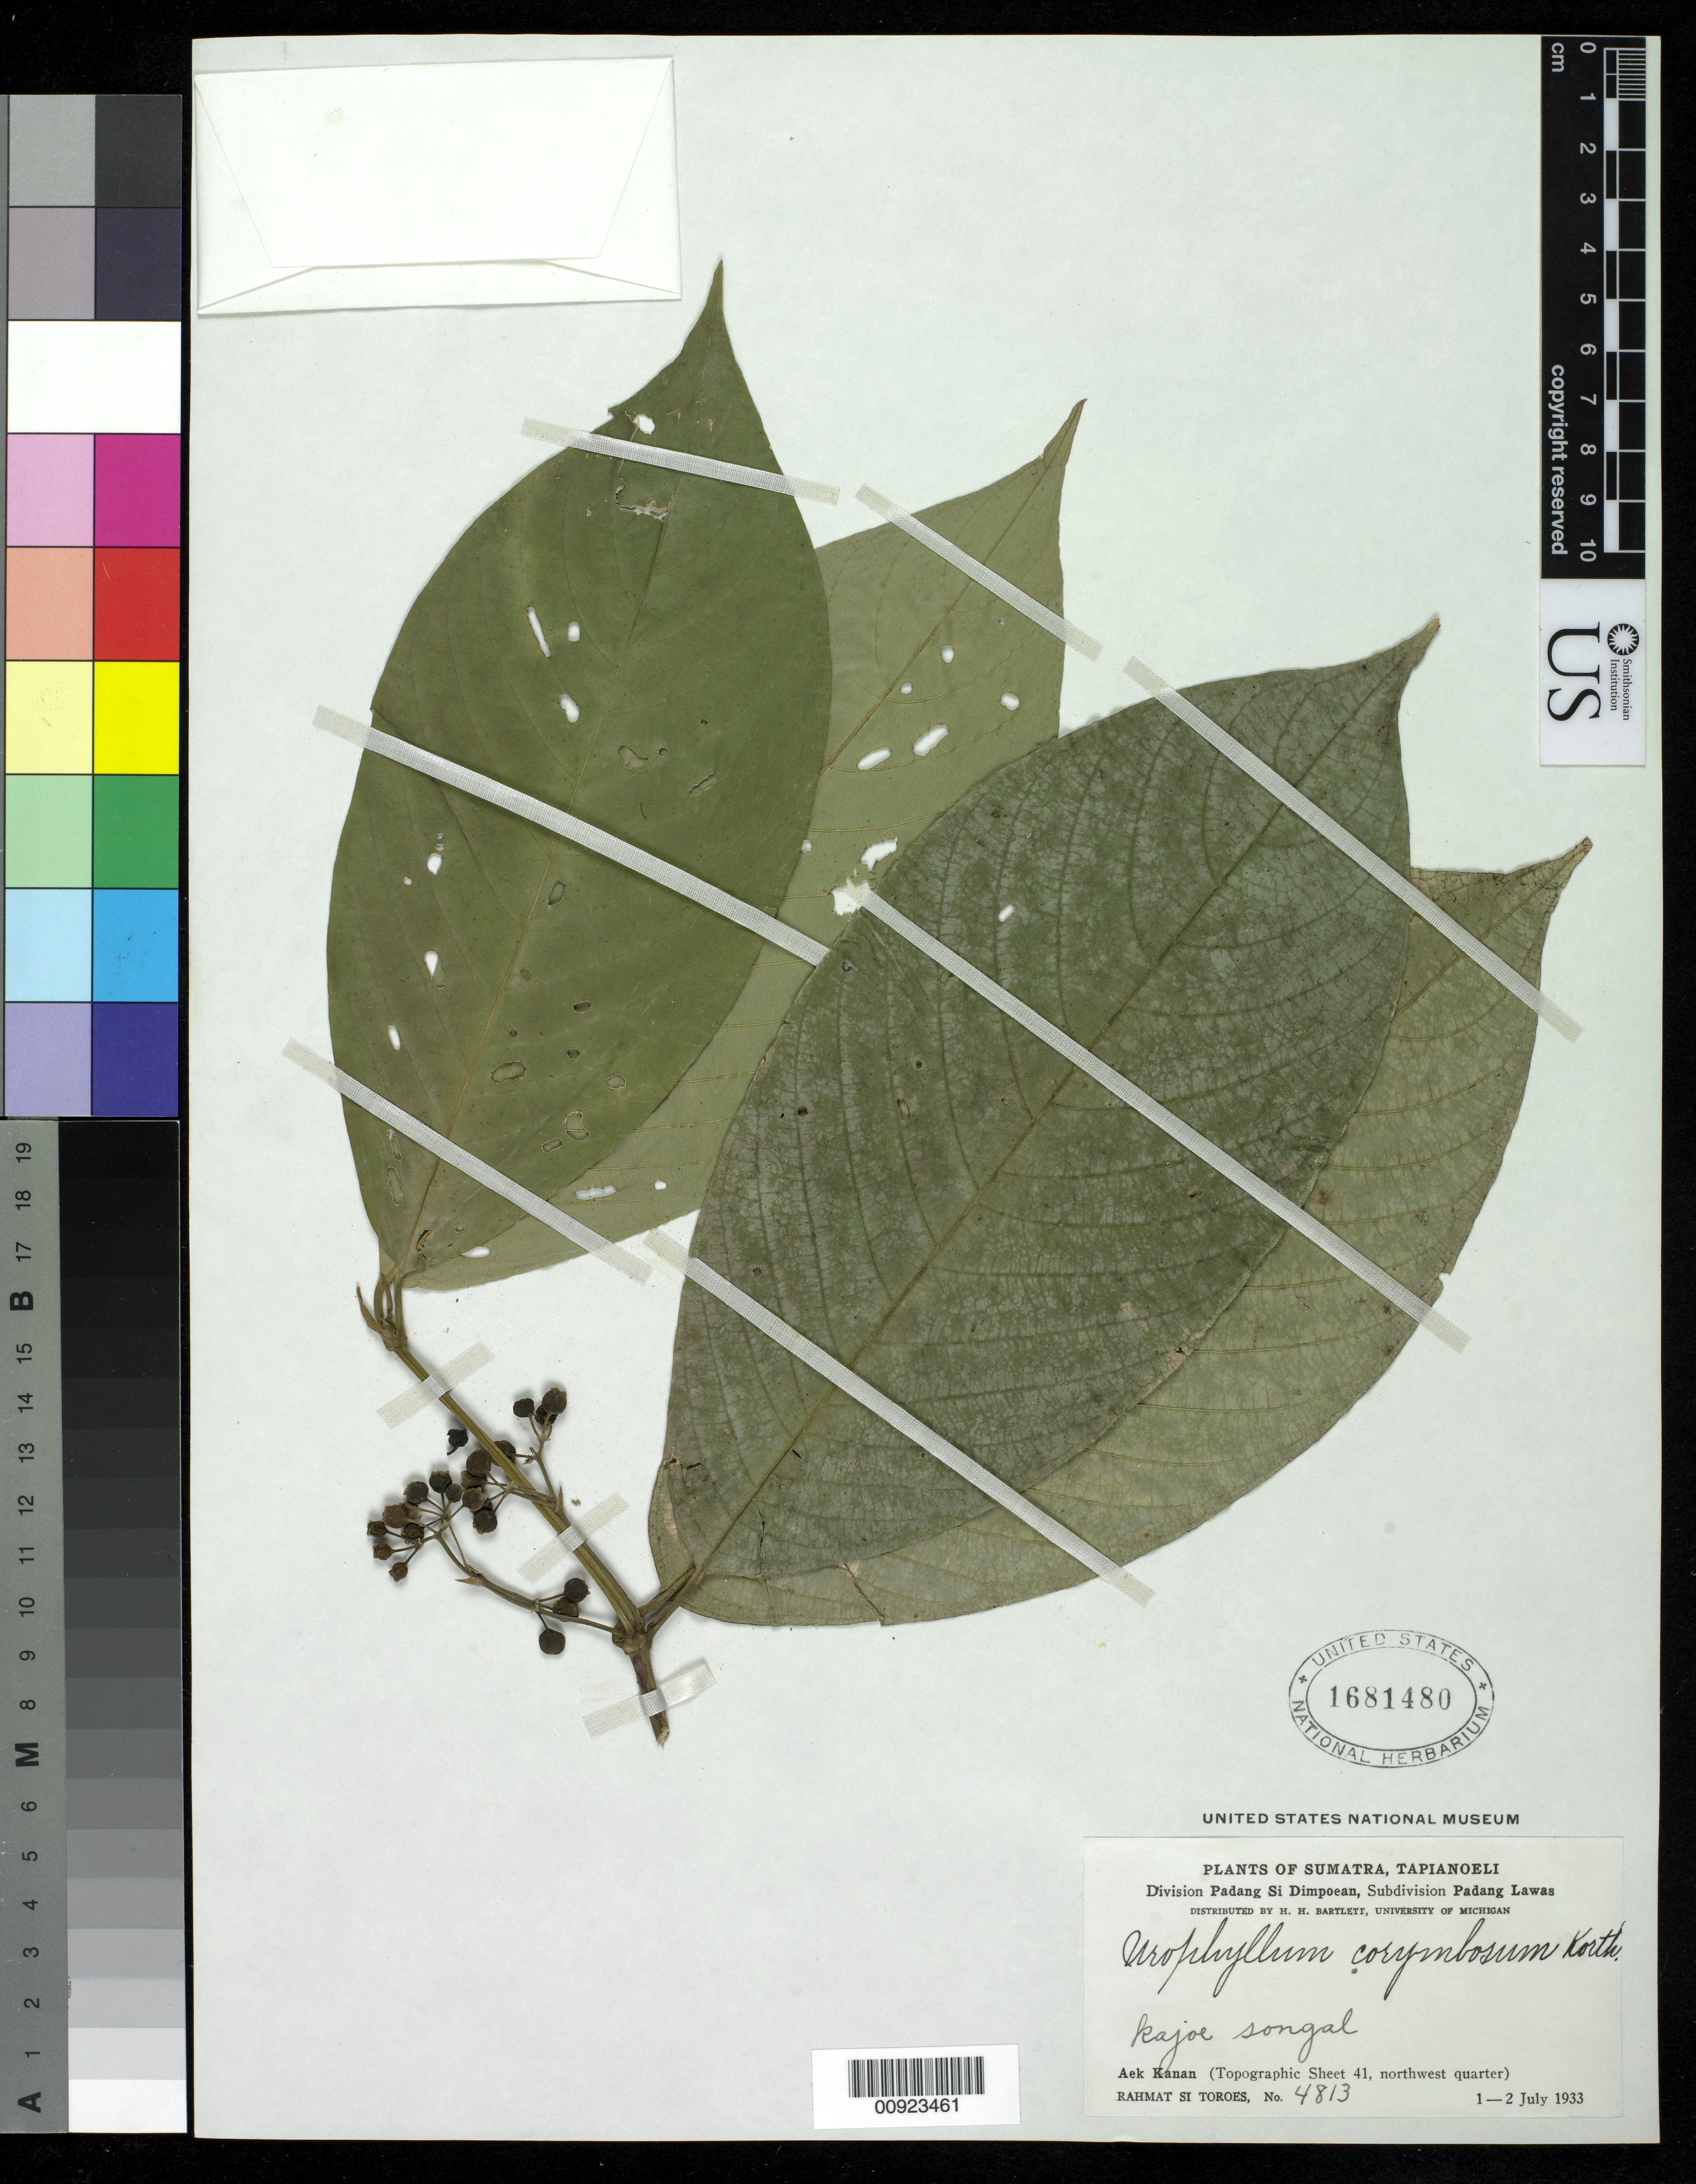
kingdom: Plantae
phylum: Tracheophyta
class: Magnoliopsida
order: Gentianales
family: Rubiaceae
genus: Urophyllum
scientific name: Urophyllum corymbosum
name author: (Blume) Korth.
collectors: Rahmat Si Boeea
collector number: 4813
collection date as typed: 01 Jul 1931 to 02 Jul 1931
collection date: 1931-07-01/1931-07-02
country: Indonesia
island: Sumatra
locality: Aek Kanan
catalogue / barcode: US 1681480